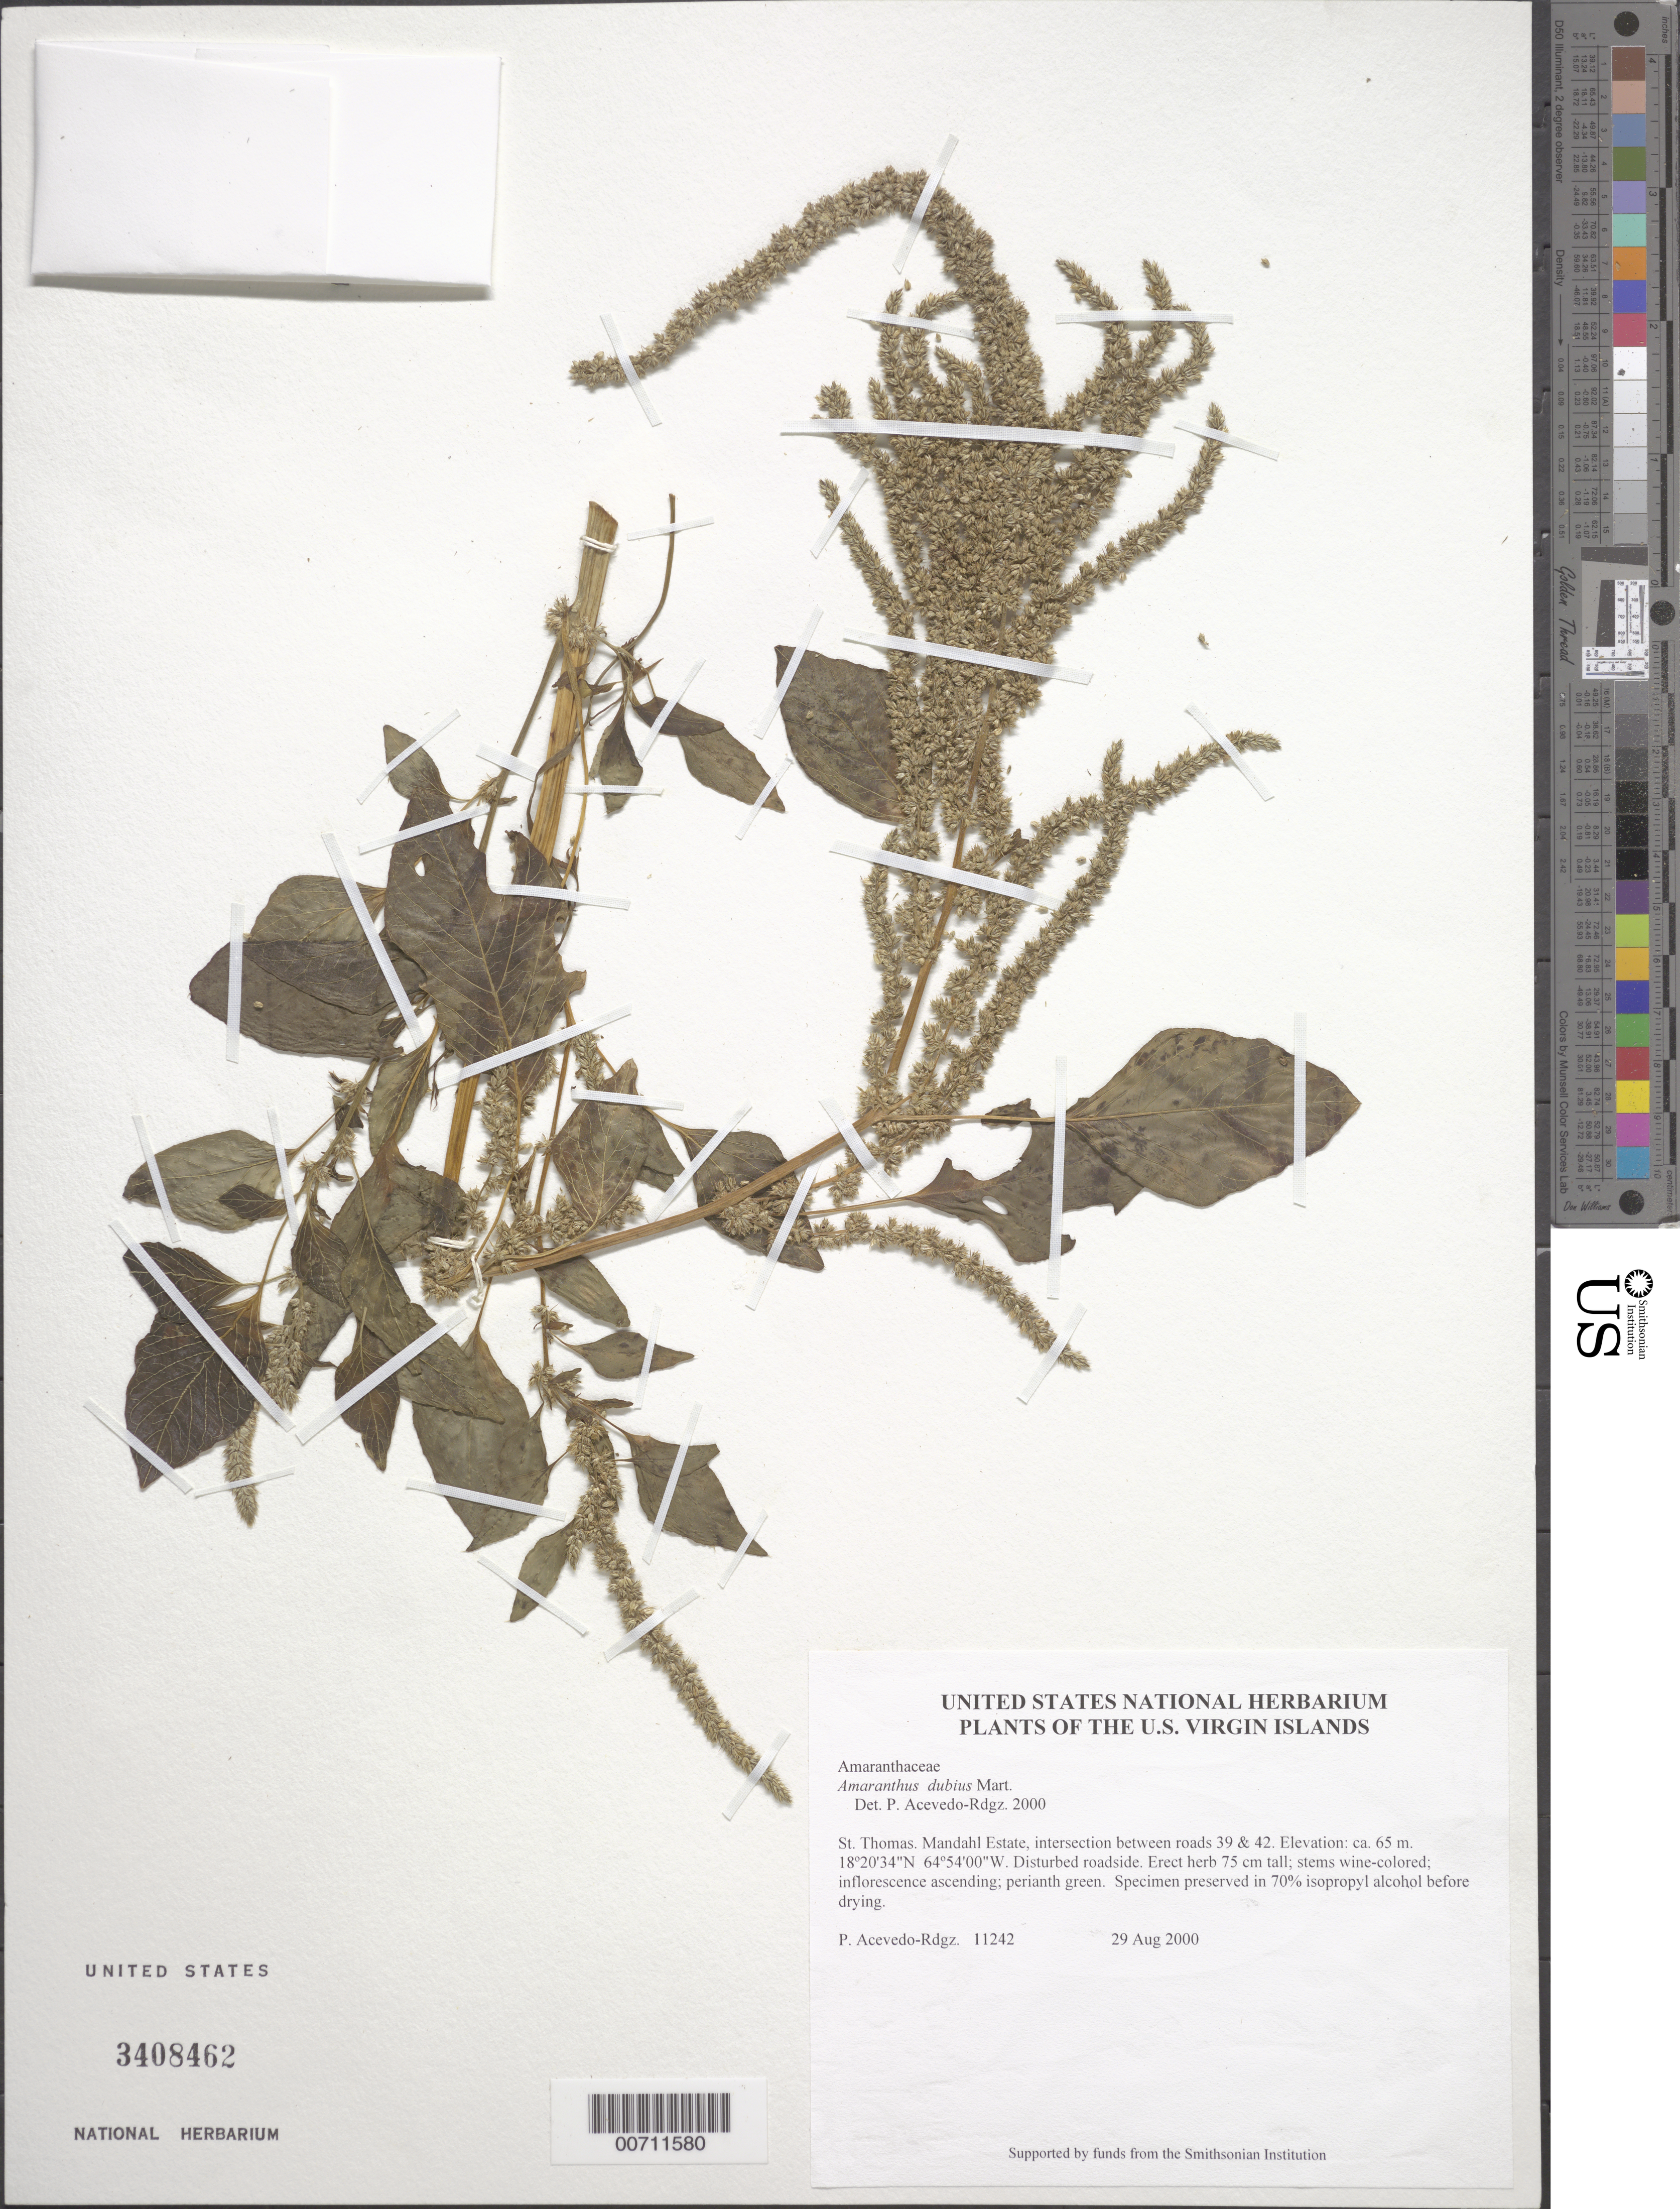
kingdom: Plantae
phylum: Tracheophyta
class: Magnoliopsida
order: Caryophyllales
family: Amaranthaceae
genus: Amaranthus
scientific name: Amaranthus dubius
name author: Mart. ex Thell.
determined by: Acevedo-Rodríguez, P., (BOT), Smithsonian Institution - National Museum of Natural History (UNITED STATES)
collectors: P. Acevedo-Rodr.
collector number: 11242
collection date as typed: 29 Aug 2000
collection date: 2000-08-29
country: U.S. Virgin Islands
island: St. Thomas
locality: Mandahl Estate, intersection between roads 39 & 42.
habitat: Disturbed roadside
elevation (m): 65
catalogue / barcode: US 3408462